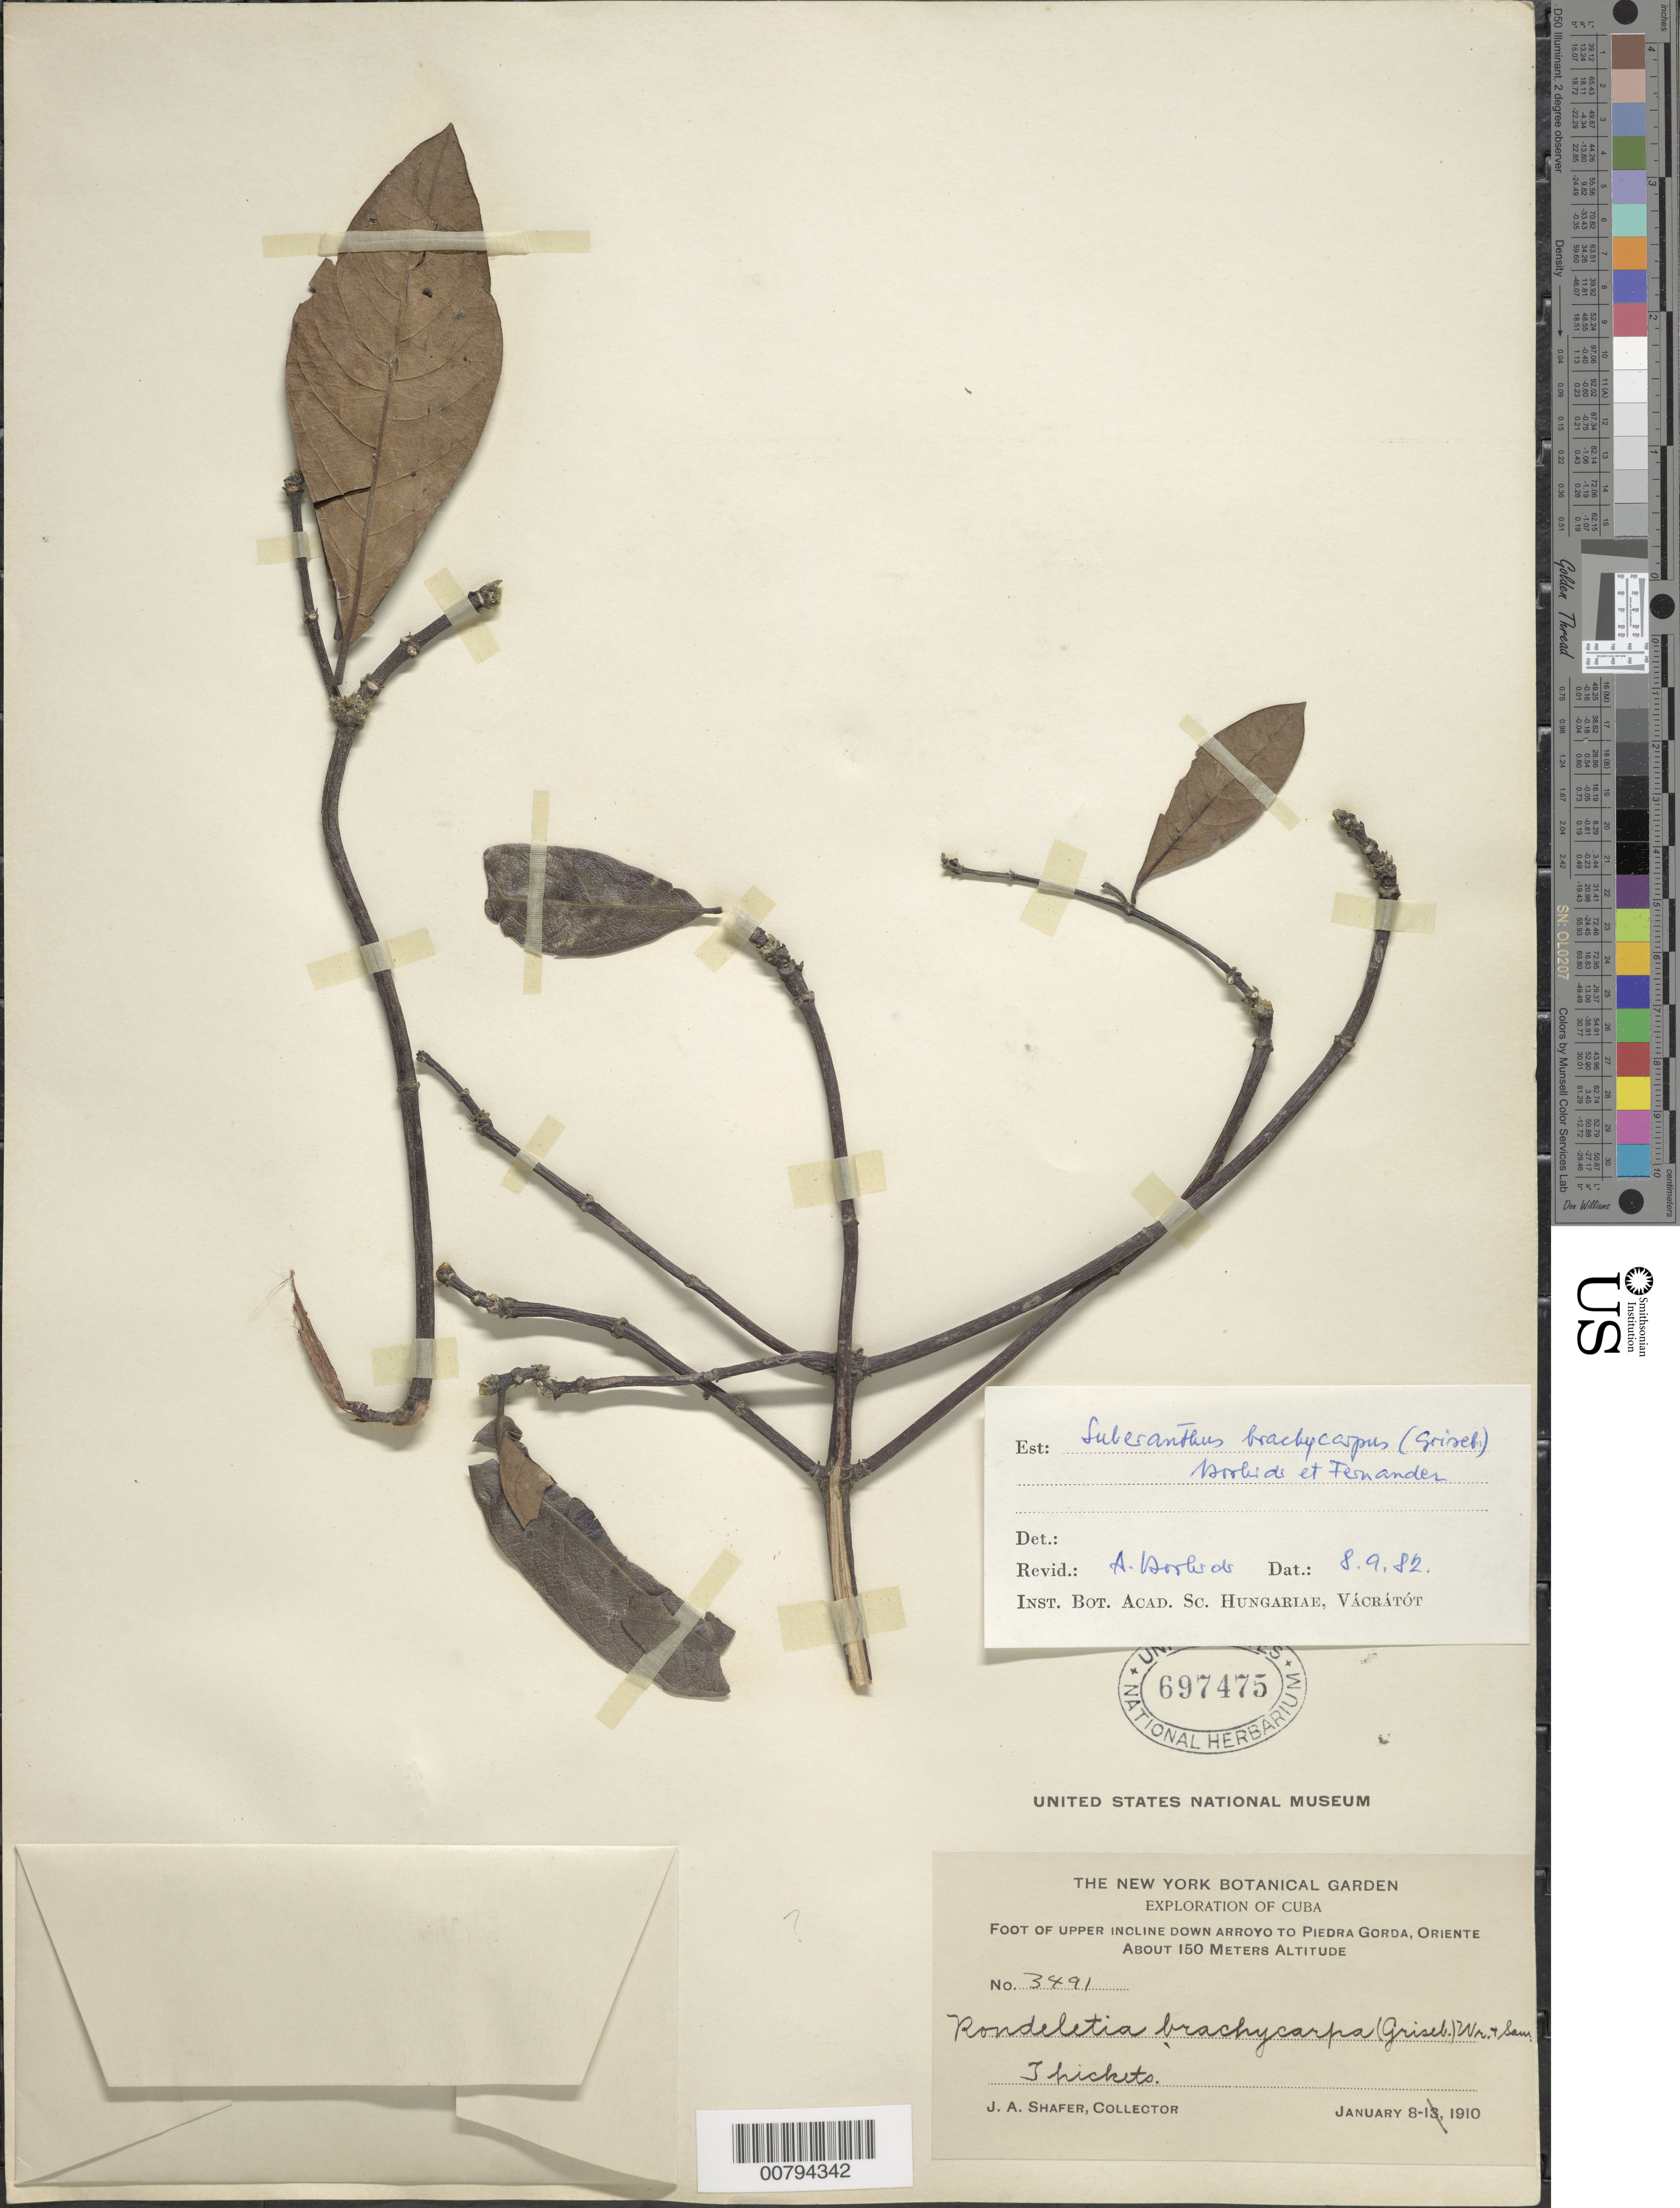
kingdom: Plantae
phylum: Tracheophyta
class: Magnoliopsida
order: Gentianales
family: Rubiaceae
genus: Suberanthus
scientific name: Suberanthus brachycarpus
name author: (Griseb.) Borhidi & Fernández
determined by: Borhidi, Attila L.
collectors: J. A. Shafer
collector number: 3491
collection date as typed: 08 Jan 1910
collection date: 1910-01-08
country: Cuba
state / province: Oriente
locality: Foot of uper incline down Arroyo to Piedra Gorda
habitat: Thickets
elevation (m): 150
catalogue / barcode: US 697475